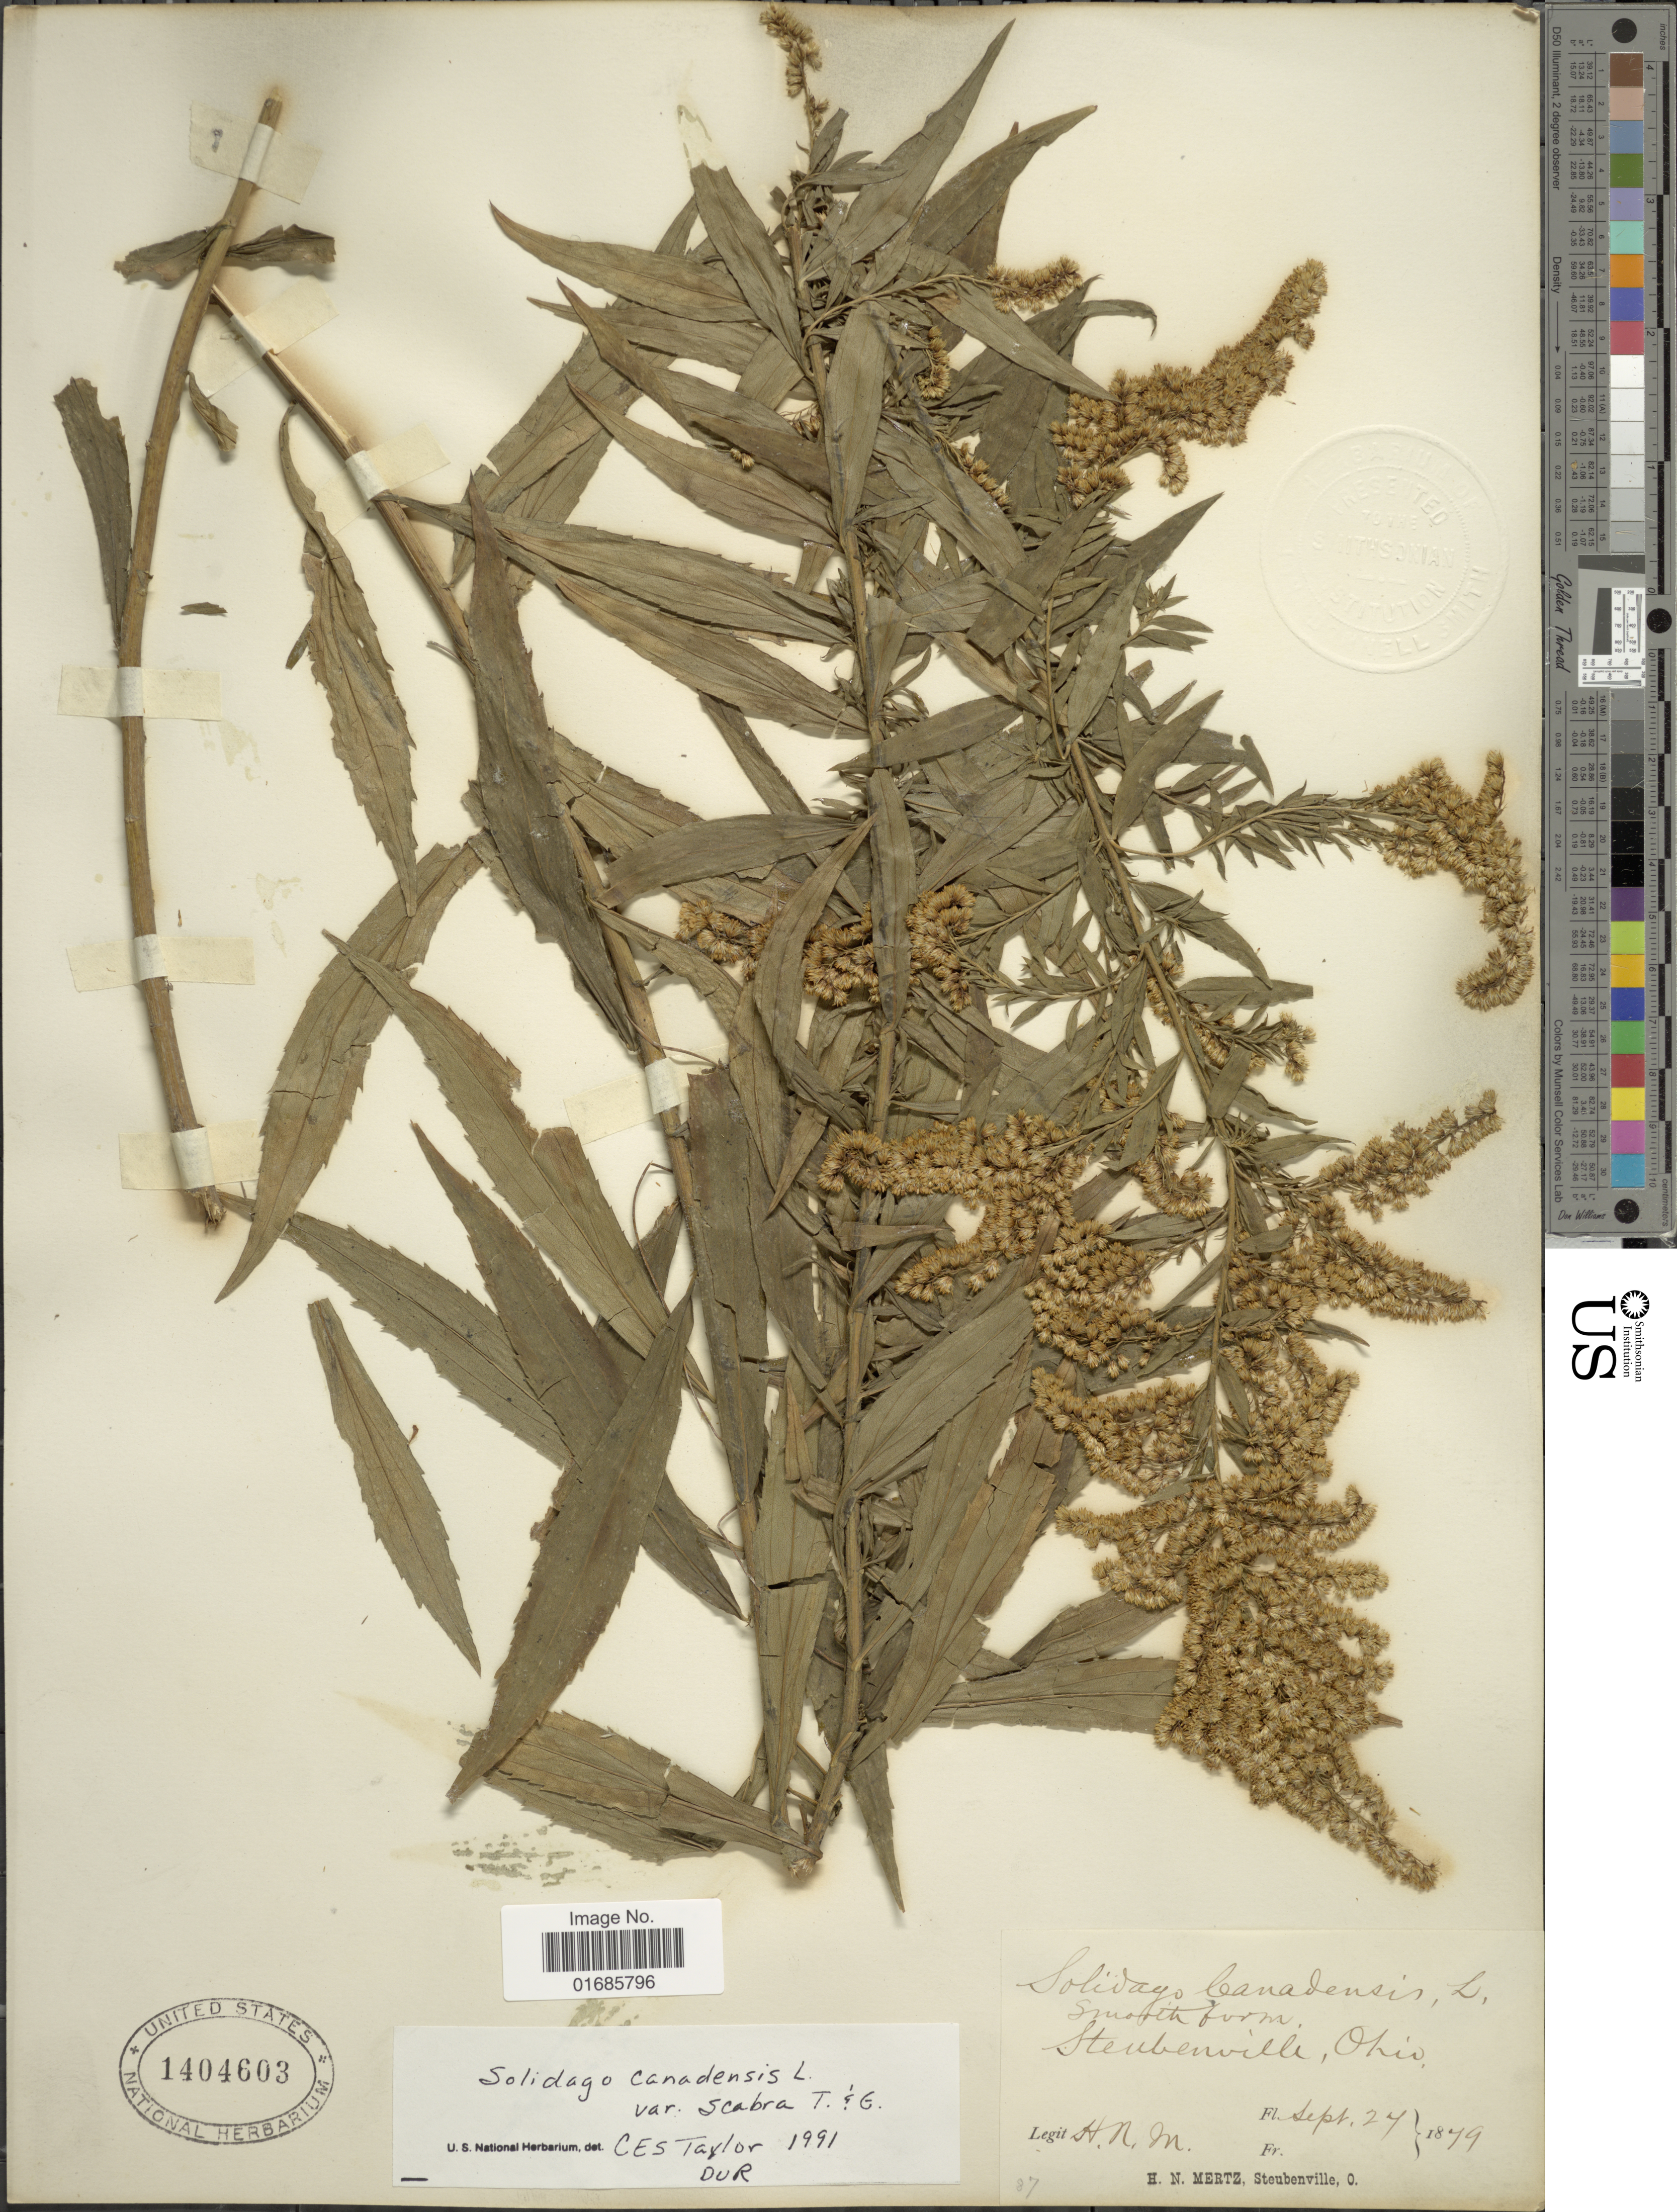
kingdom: Plantae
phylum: Tracheophyta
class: Magnoliopsida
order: Asterales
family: Asteraceae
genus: Solidago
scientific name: Solidago canadensis var. scabra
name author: (Muhl. ex Willd.) Torr. & A. Gray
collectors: H. Mertz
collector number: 87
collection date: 1849-09-24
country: United States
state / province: Ohio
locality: Steubenville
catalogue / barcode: US 1404603